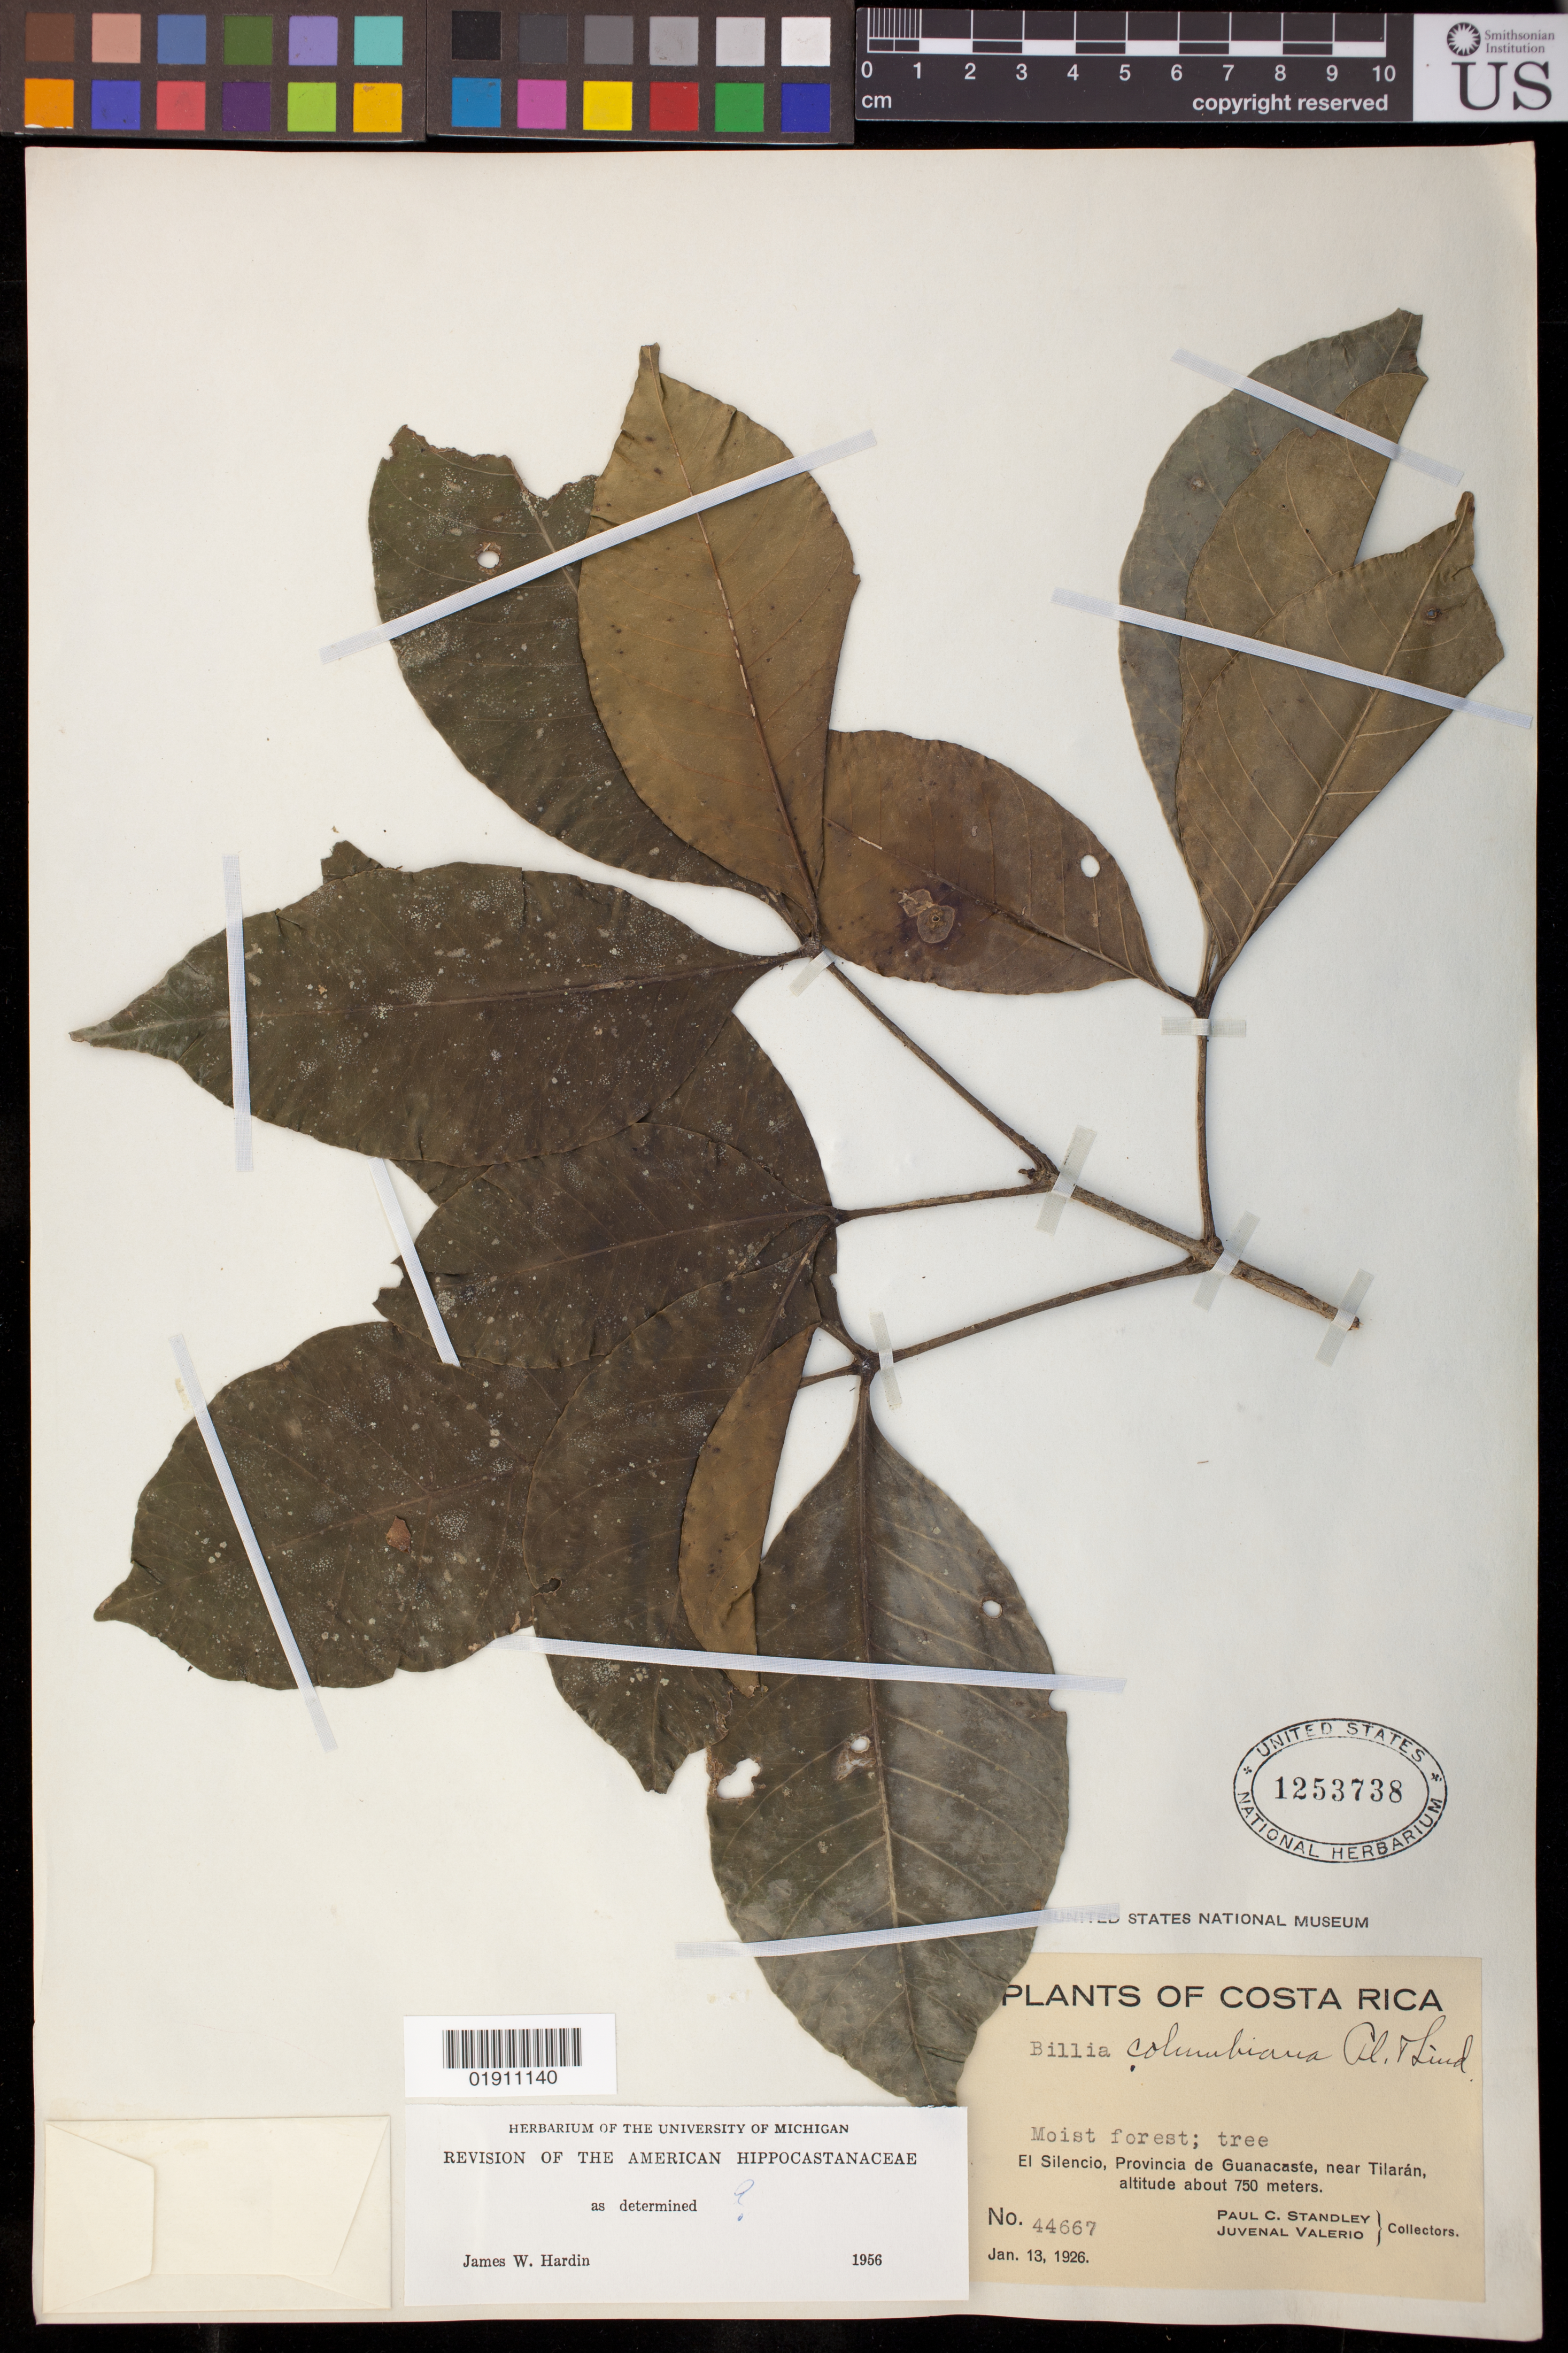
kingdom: Plantae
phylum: Tracheophyta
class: Magnoliopsida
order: Sapindales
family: Sapindaceae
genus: Billia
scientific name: Billia rosea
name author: (Planch. & Linden) C. Ulloa & P.M. Jørg.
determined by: Acevedo-Rodríguez, P., (BOT), Smithsonian Institution - National Museum of Natural History (UNITED STATES)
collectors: P. C. Standley & J. Valerio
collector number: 44667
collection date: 1926-01-13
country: Costa Rica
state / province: Guanacaste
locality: El Silencio, near Tilarán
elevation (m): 750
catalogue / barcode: US 1253738